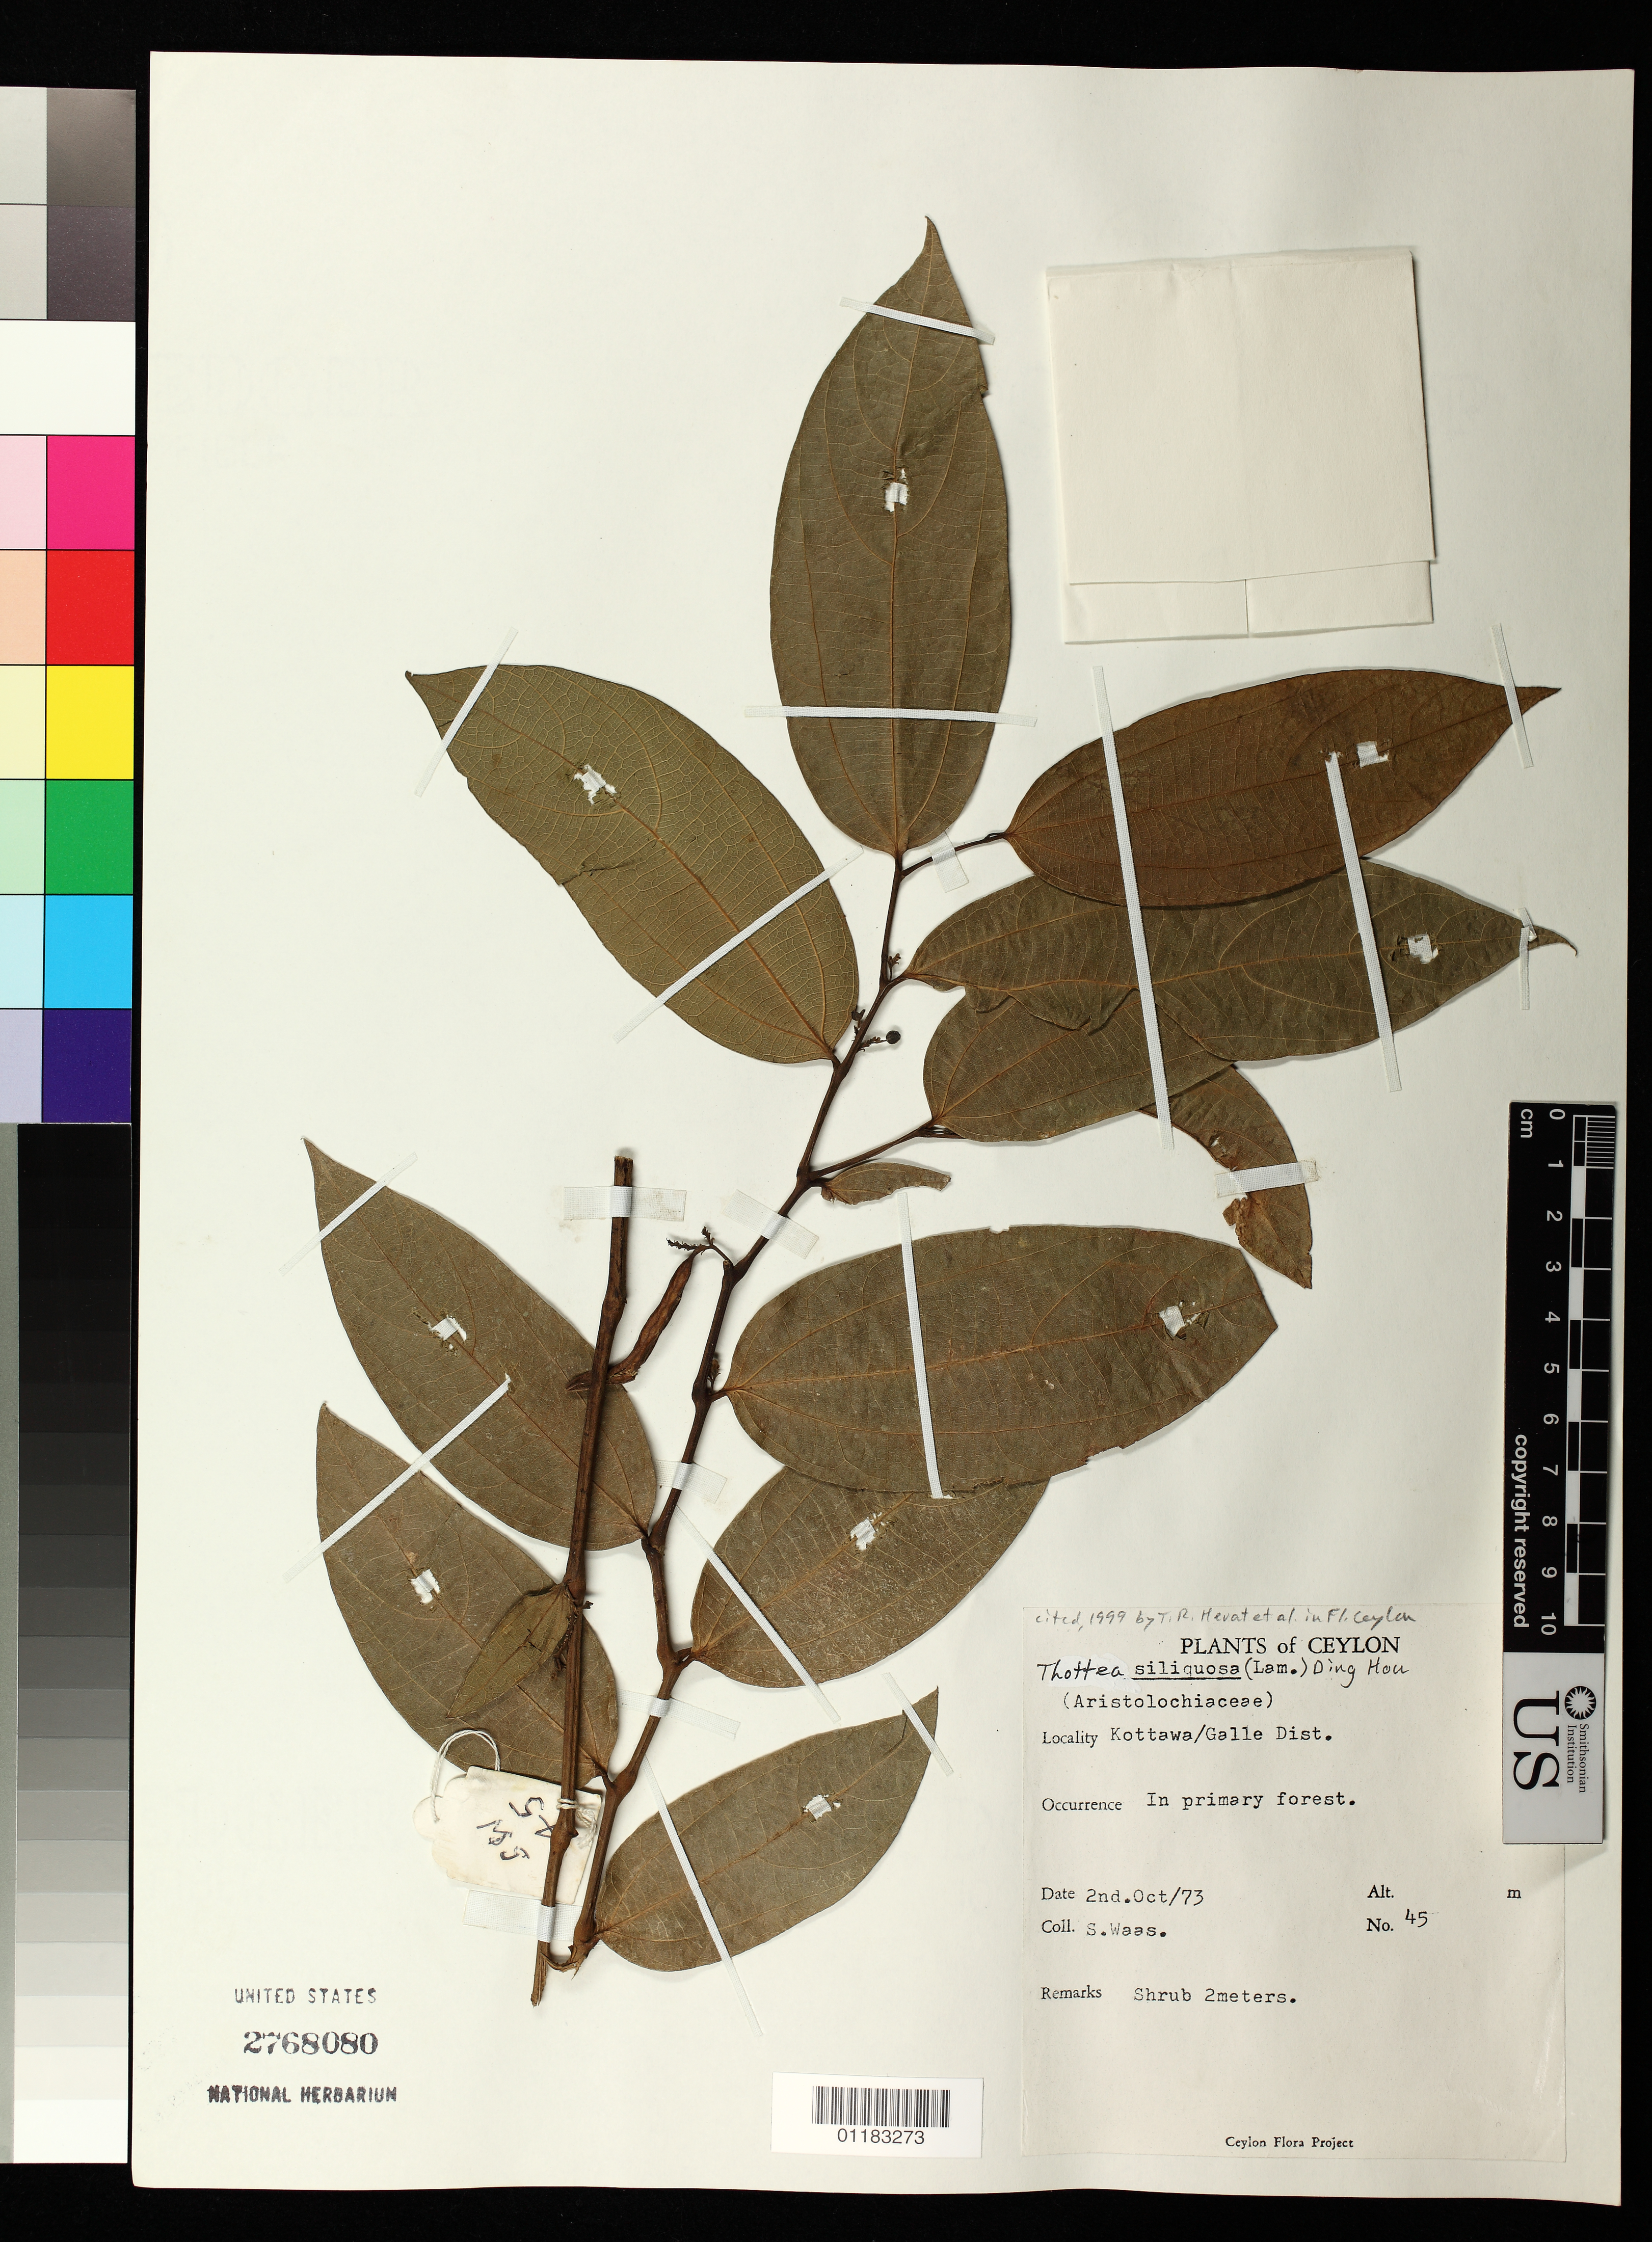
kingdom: Plantae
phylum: Tracheophyta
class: Magnoliopsida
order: Piperales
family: Aristolochiaceae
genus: Thottea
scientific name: Thottea siliquosa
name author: (Lam.) Ding Hou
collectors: S. Waas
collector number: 45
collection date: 1973-10-02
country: Sri Lanka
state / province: Southern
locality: Kottawa, Galle District.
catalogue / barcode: US 2768080